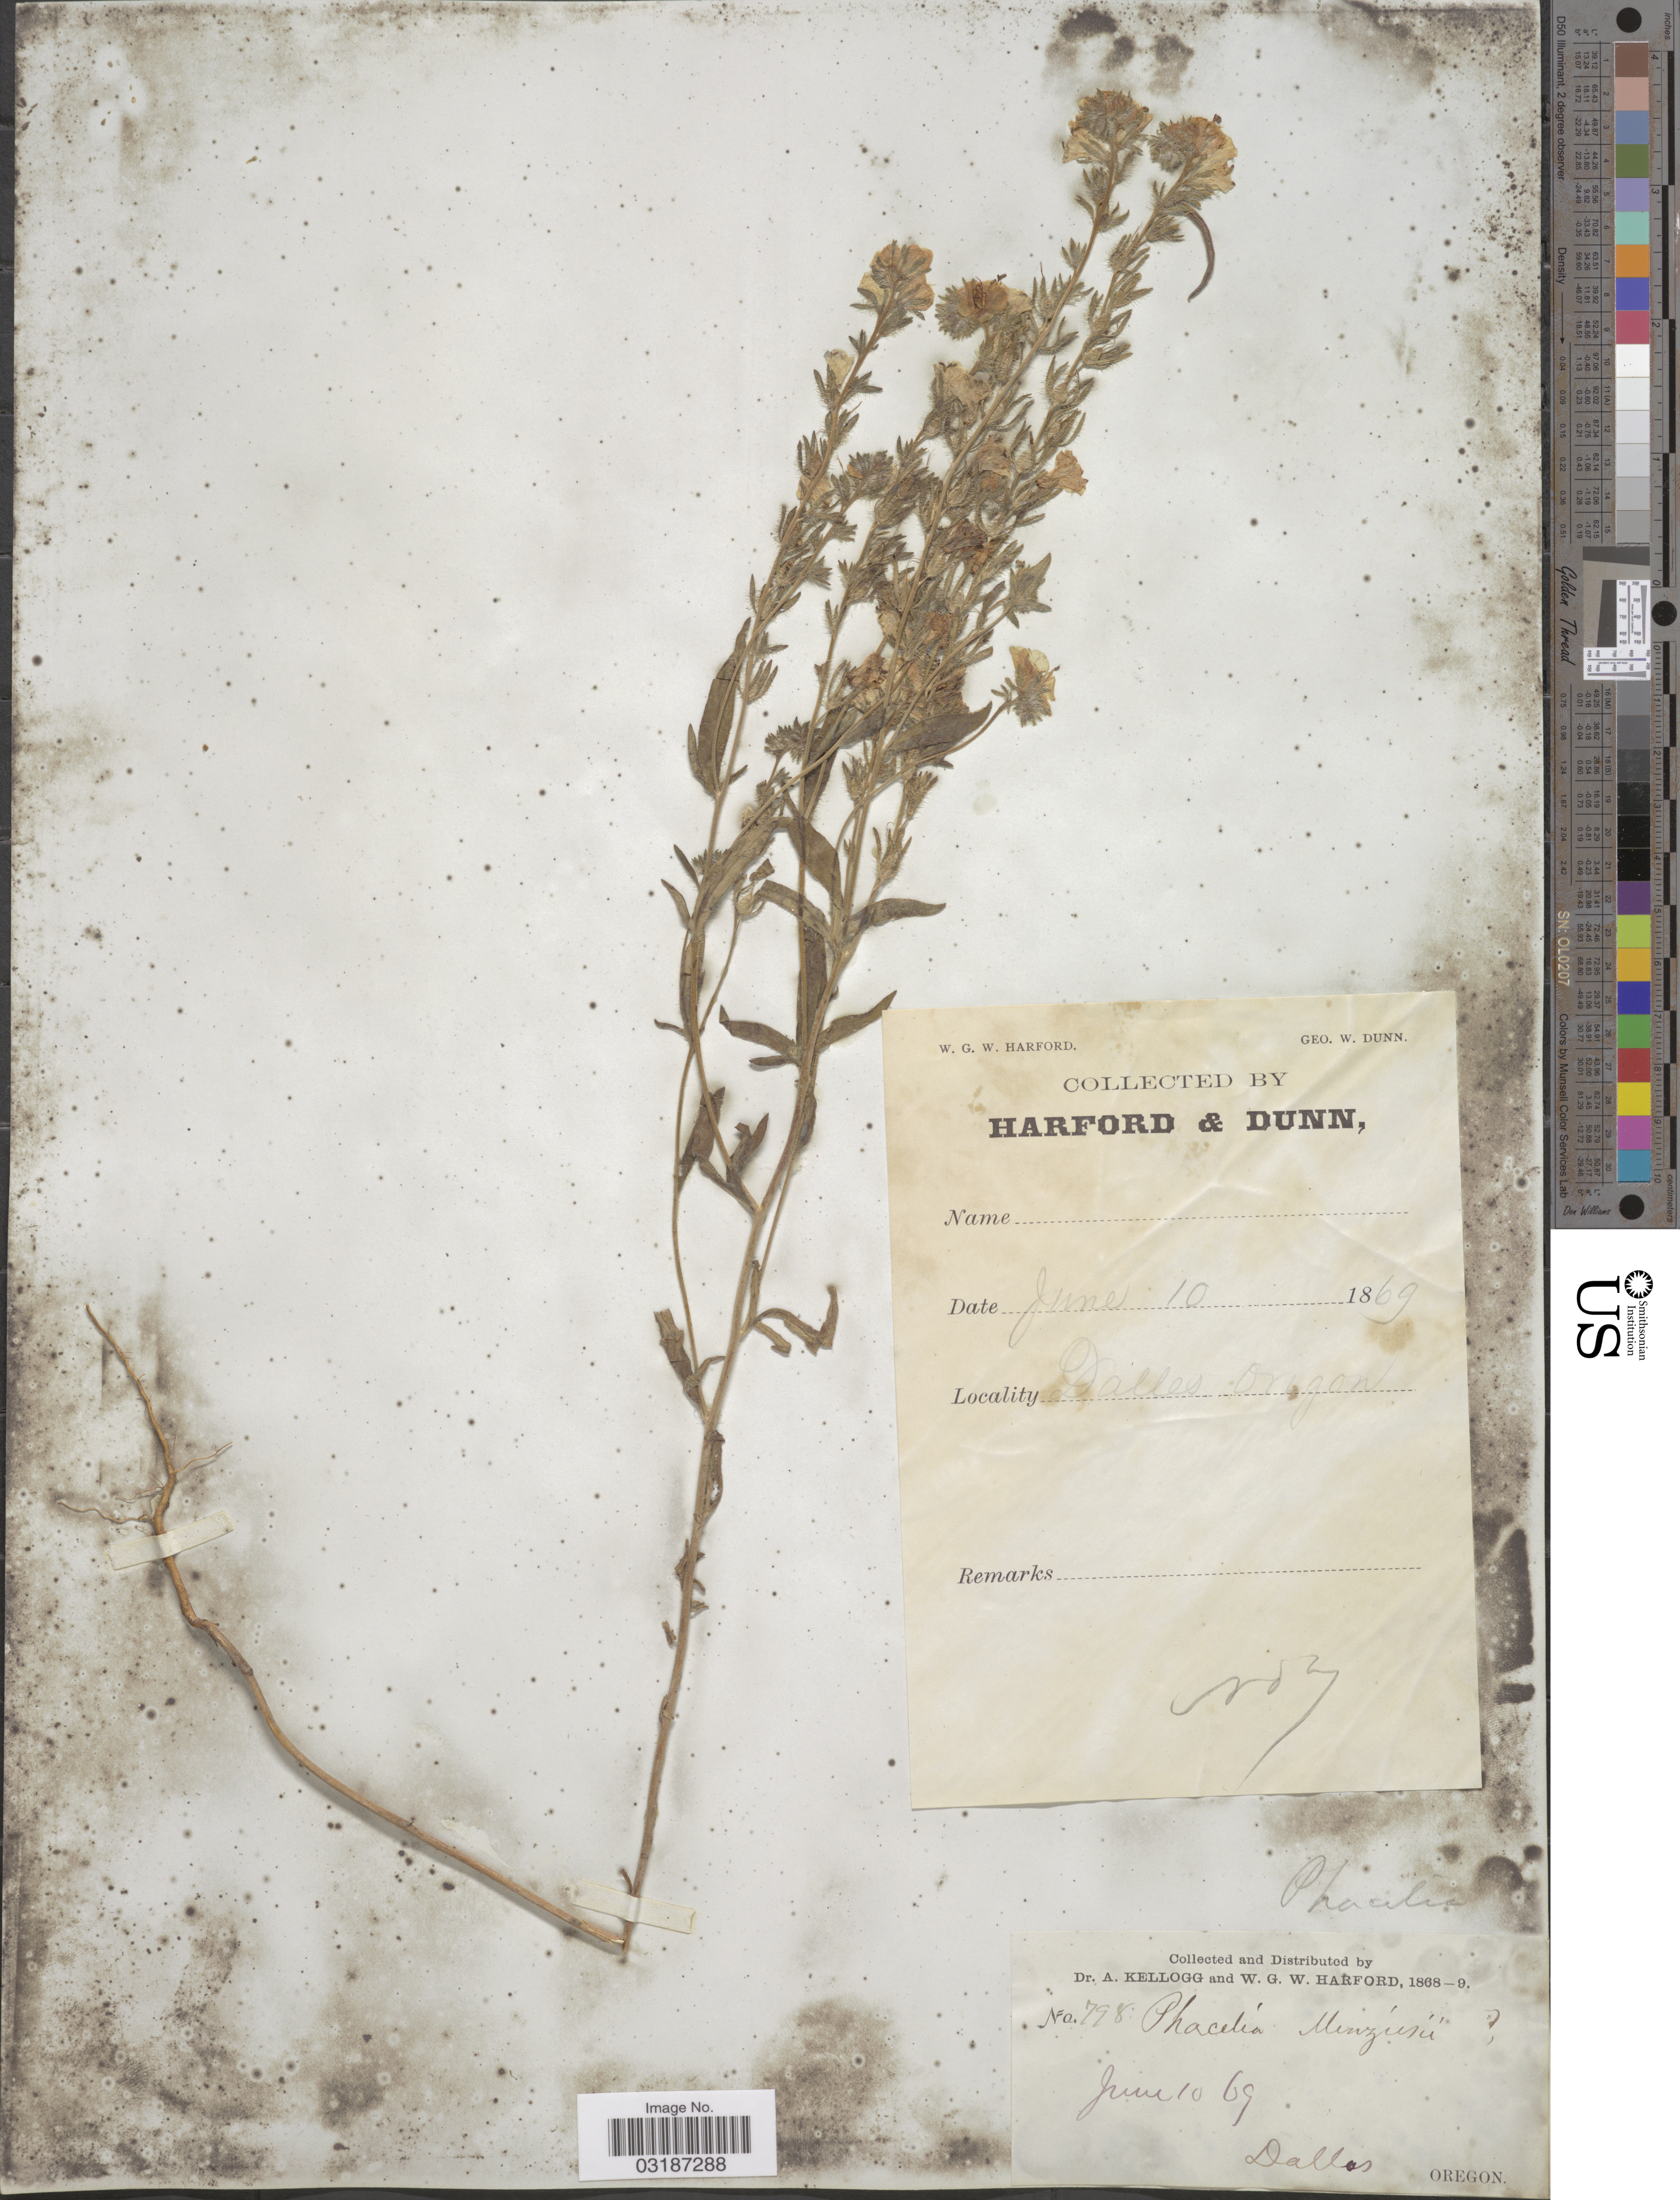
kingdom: Plantae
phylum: Tracheophyta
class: Magnoliopsida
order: Boraginales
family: Hydrophyllaceae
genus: Phacelia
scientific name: Phacelia linearis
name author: (Pursh) Holz.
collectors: A. Kellogg, W. G. W. Harford & G. W.Dunn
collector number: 798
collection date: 1869-06-10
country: United States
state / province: Oregon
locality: Dallas.